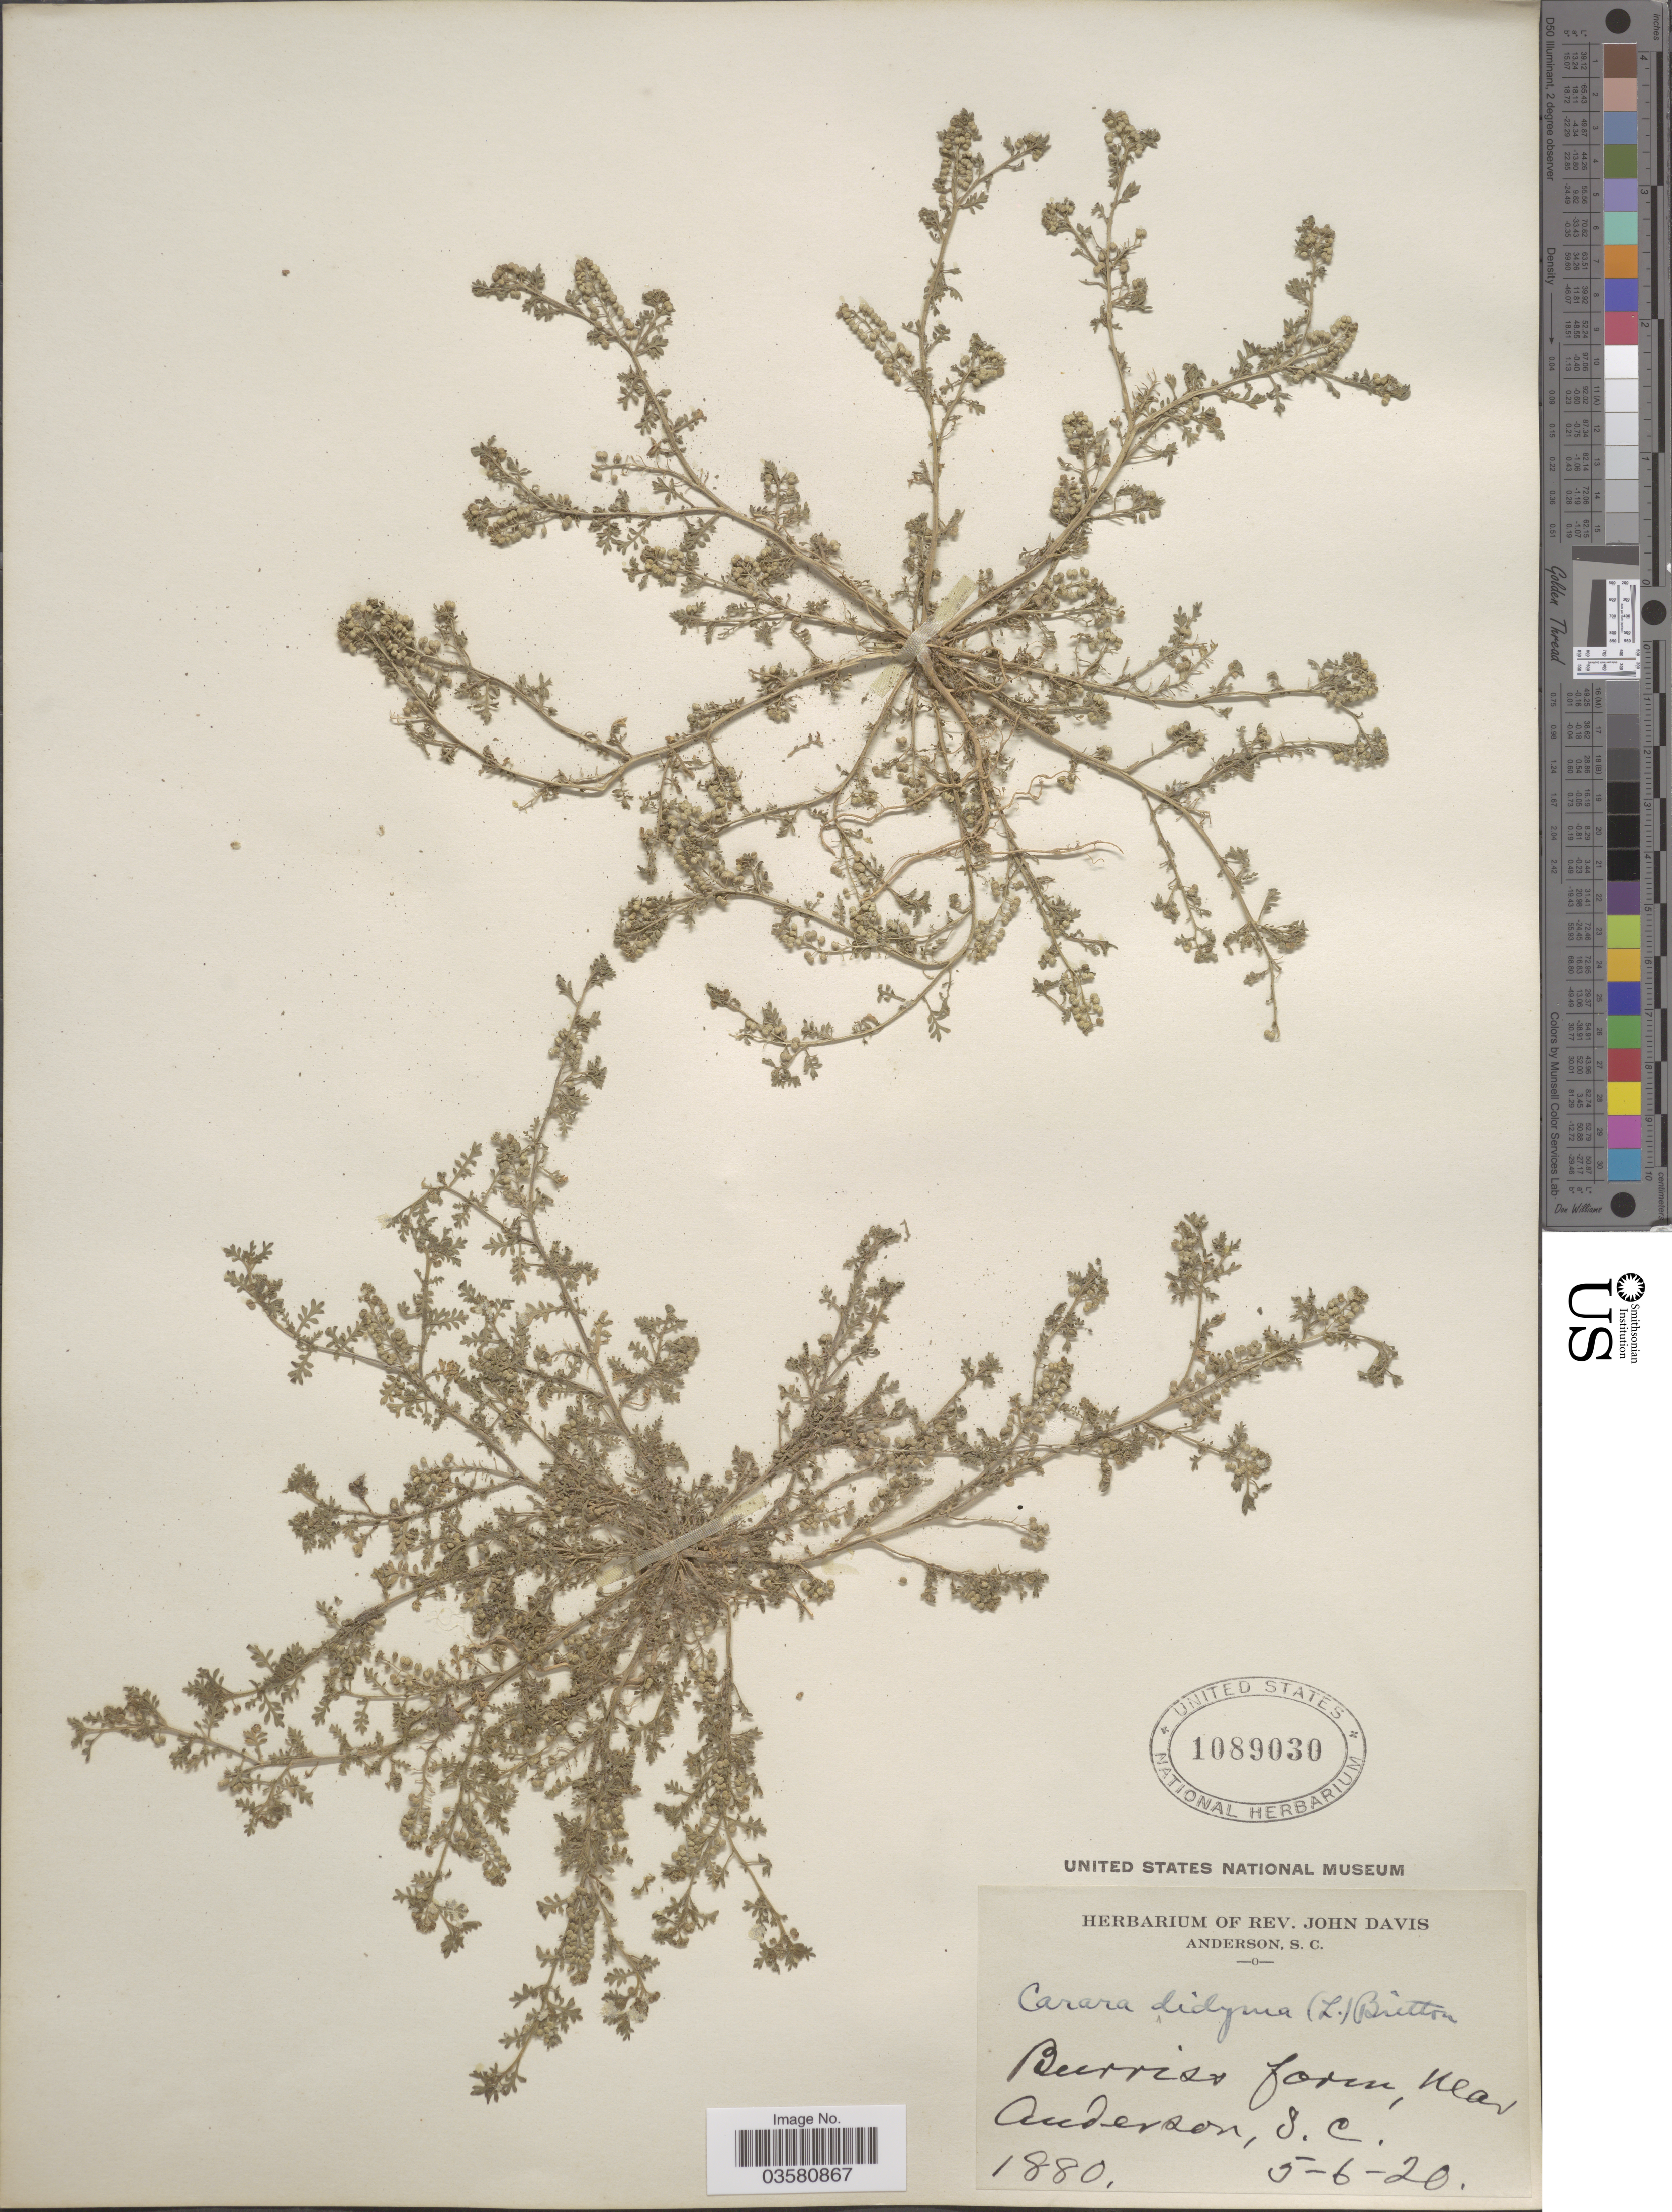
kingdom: Plantae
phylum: Tracheophyta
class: Magnoliopsida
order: Brassicales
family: Brassicaceae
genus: Lepidium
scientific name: Lepidium didymum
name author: L.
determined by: Strong, M. T., (US), Smithsonian Institution - National Museum of Natural History (UNITED STATES)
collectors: ex herb. Rev. John Davis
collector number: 1880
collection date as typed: Transcribed d/m/y: 6/5/20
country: United States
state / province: South Carolina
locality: Burriss farm, near Anderson.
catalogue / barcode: US 1089030